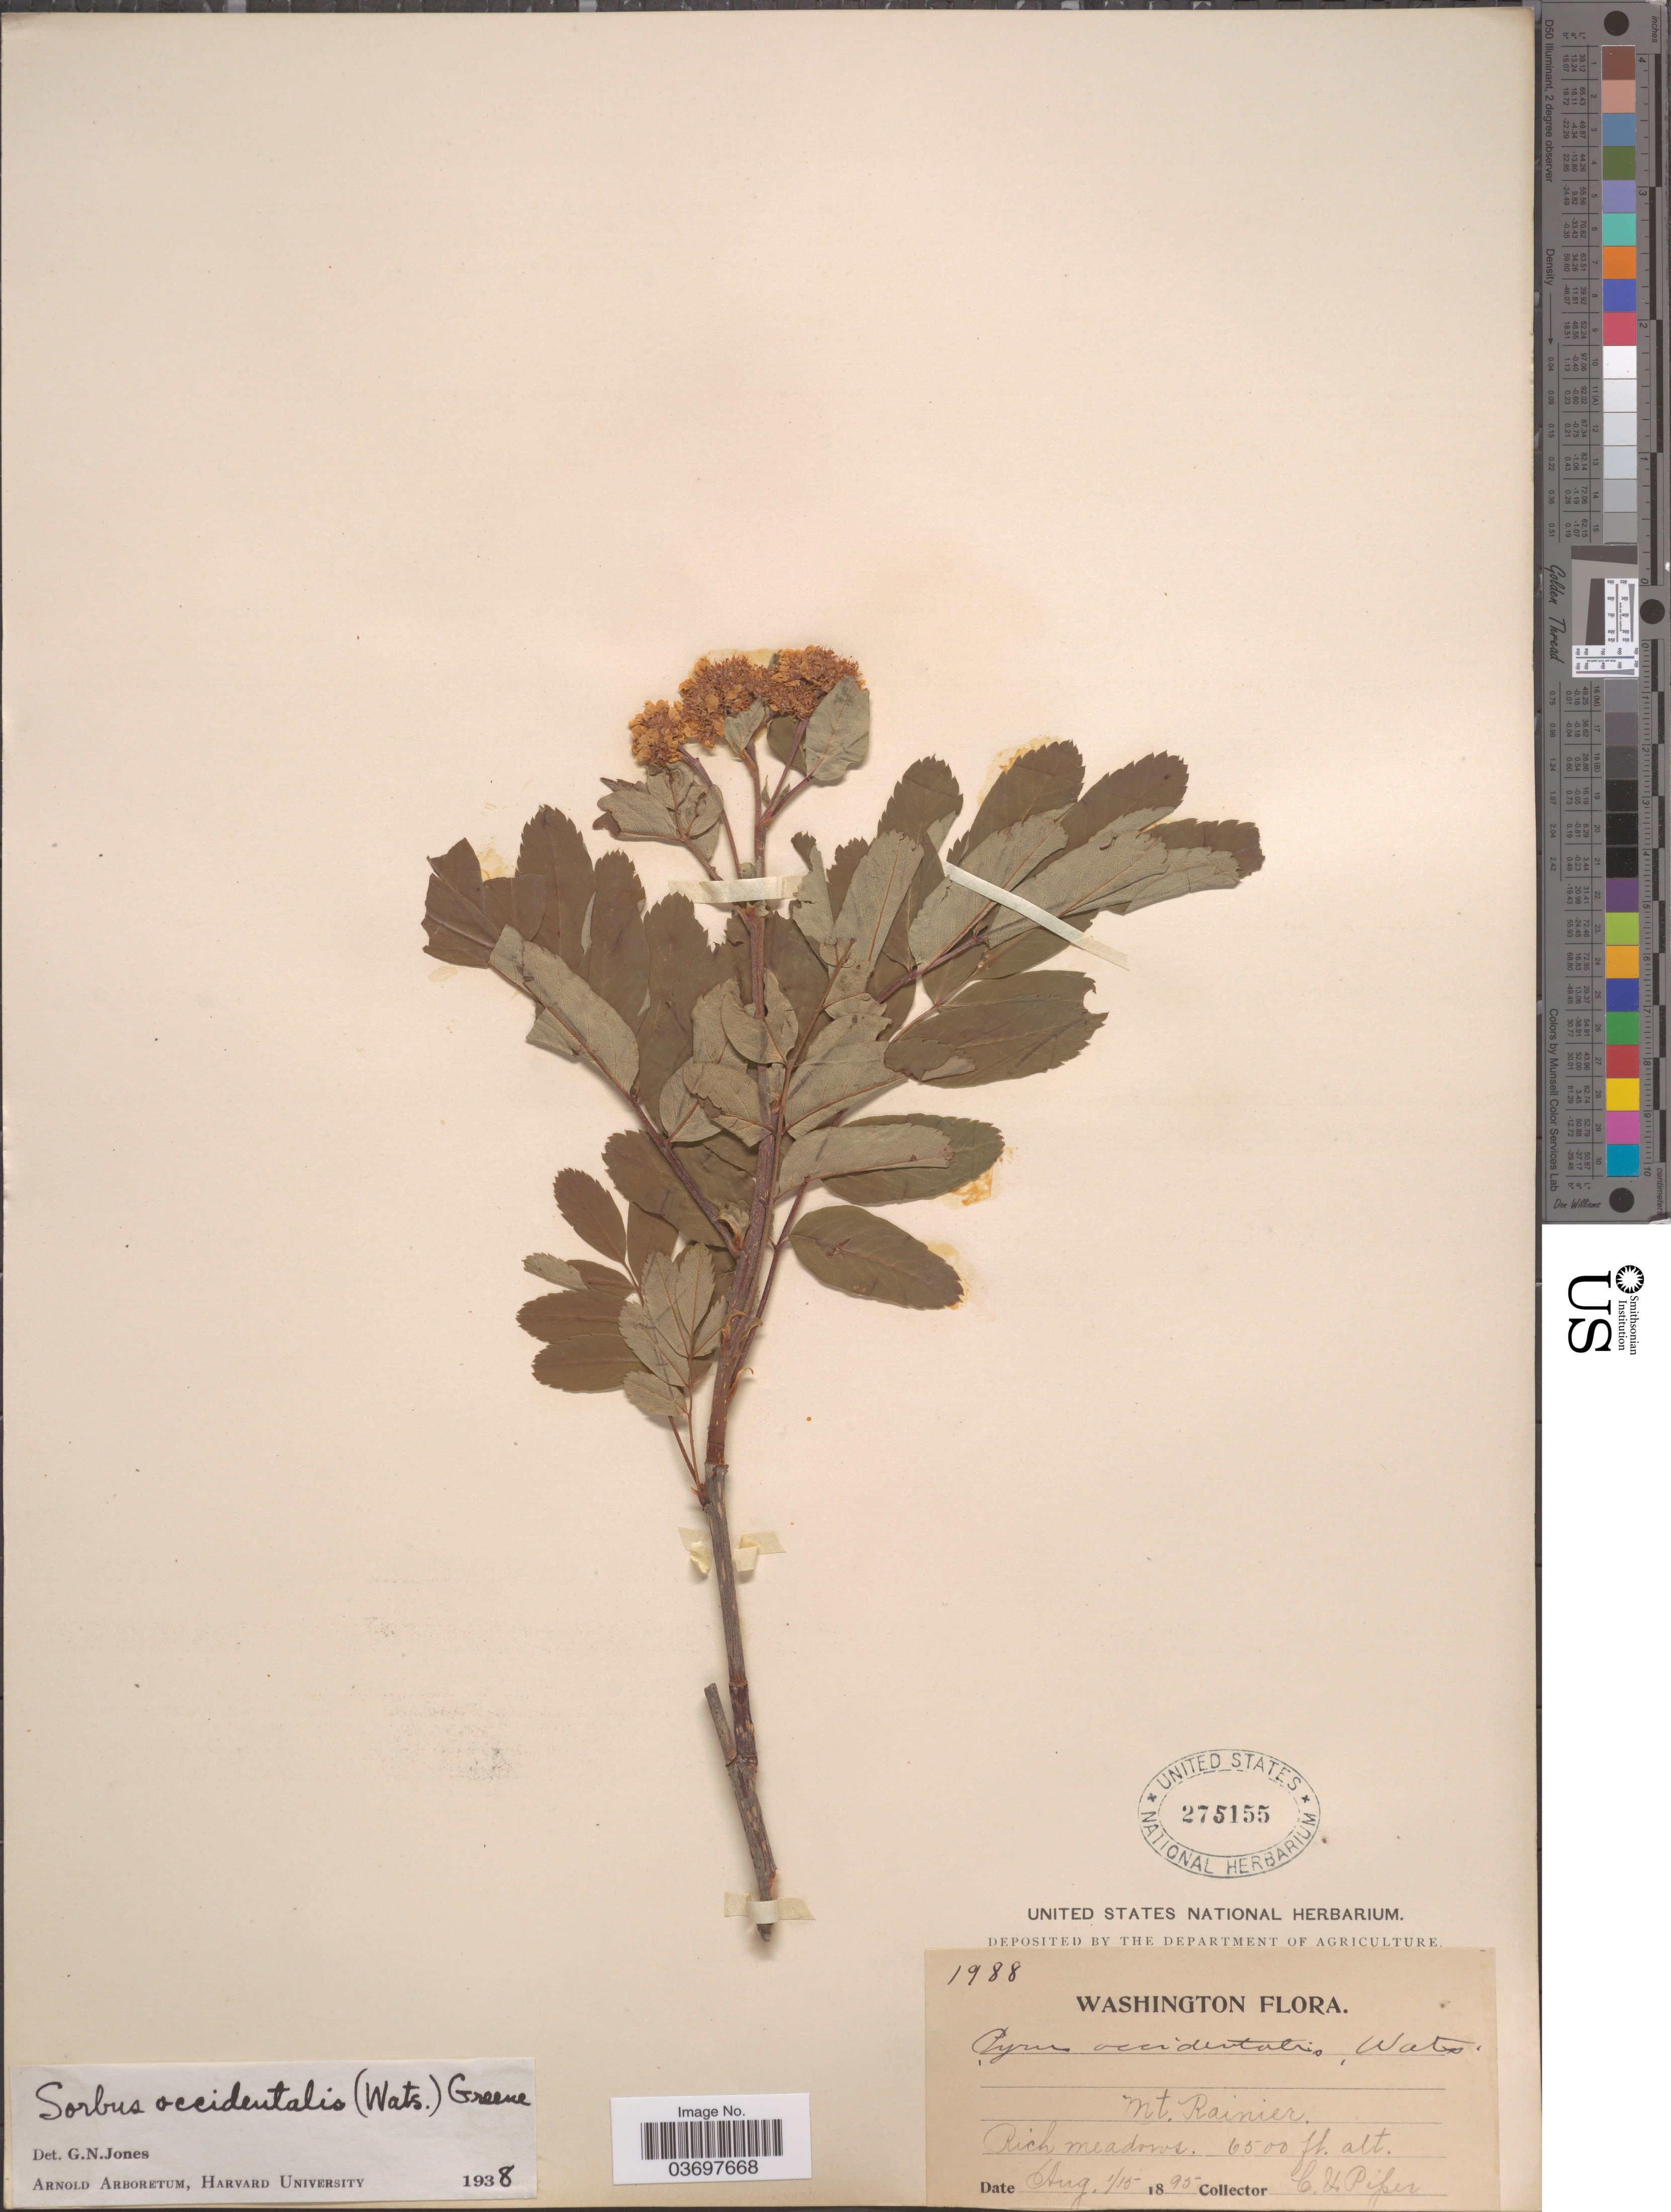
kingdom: Plantae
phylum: Tracheophyta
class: Magnoliopsida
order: Rosales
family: Rosaceae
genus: Sorbus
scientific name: Sorbus pumila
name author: Raf.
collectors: C. V. Piper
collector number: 1988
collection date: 1895-08-01/1895-08-15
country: United States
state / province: Washington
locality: Mt. Rainier.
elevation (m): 1981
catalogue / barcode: US 275155